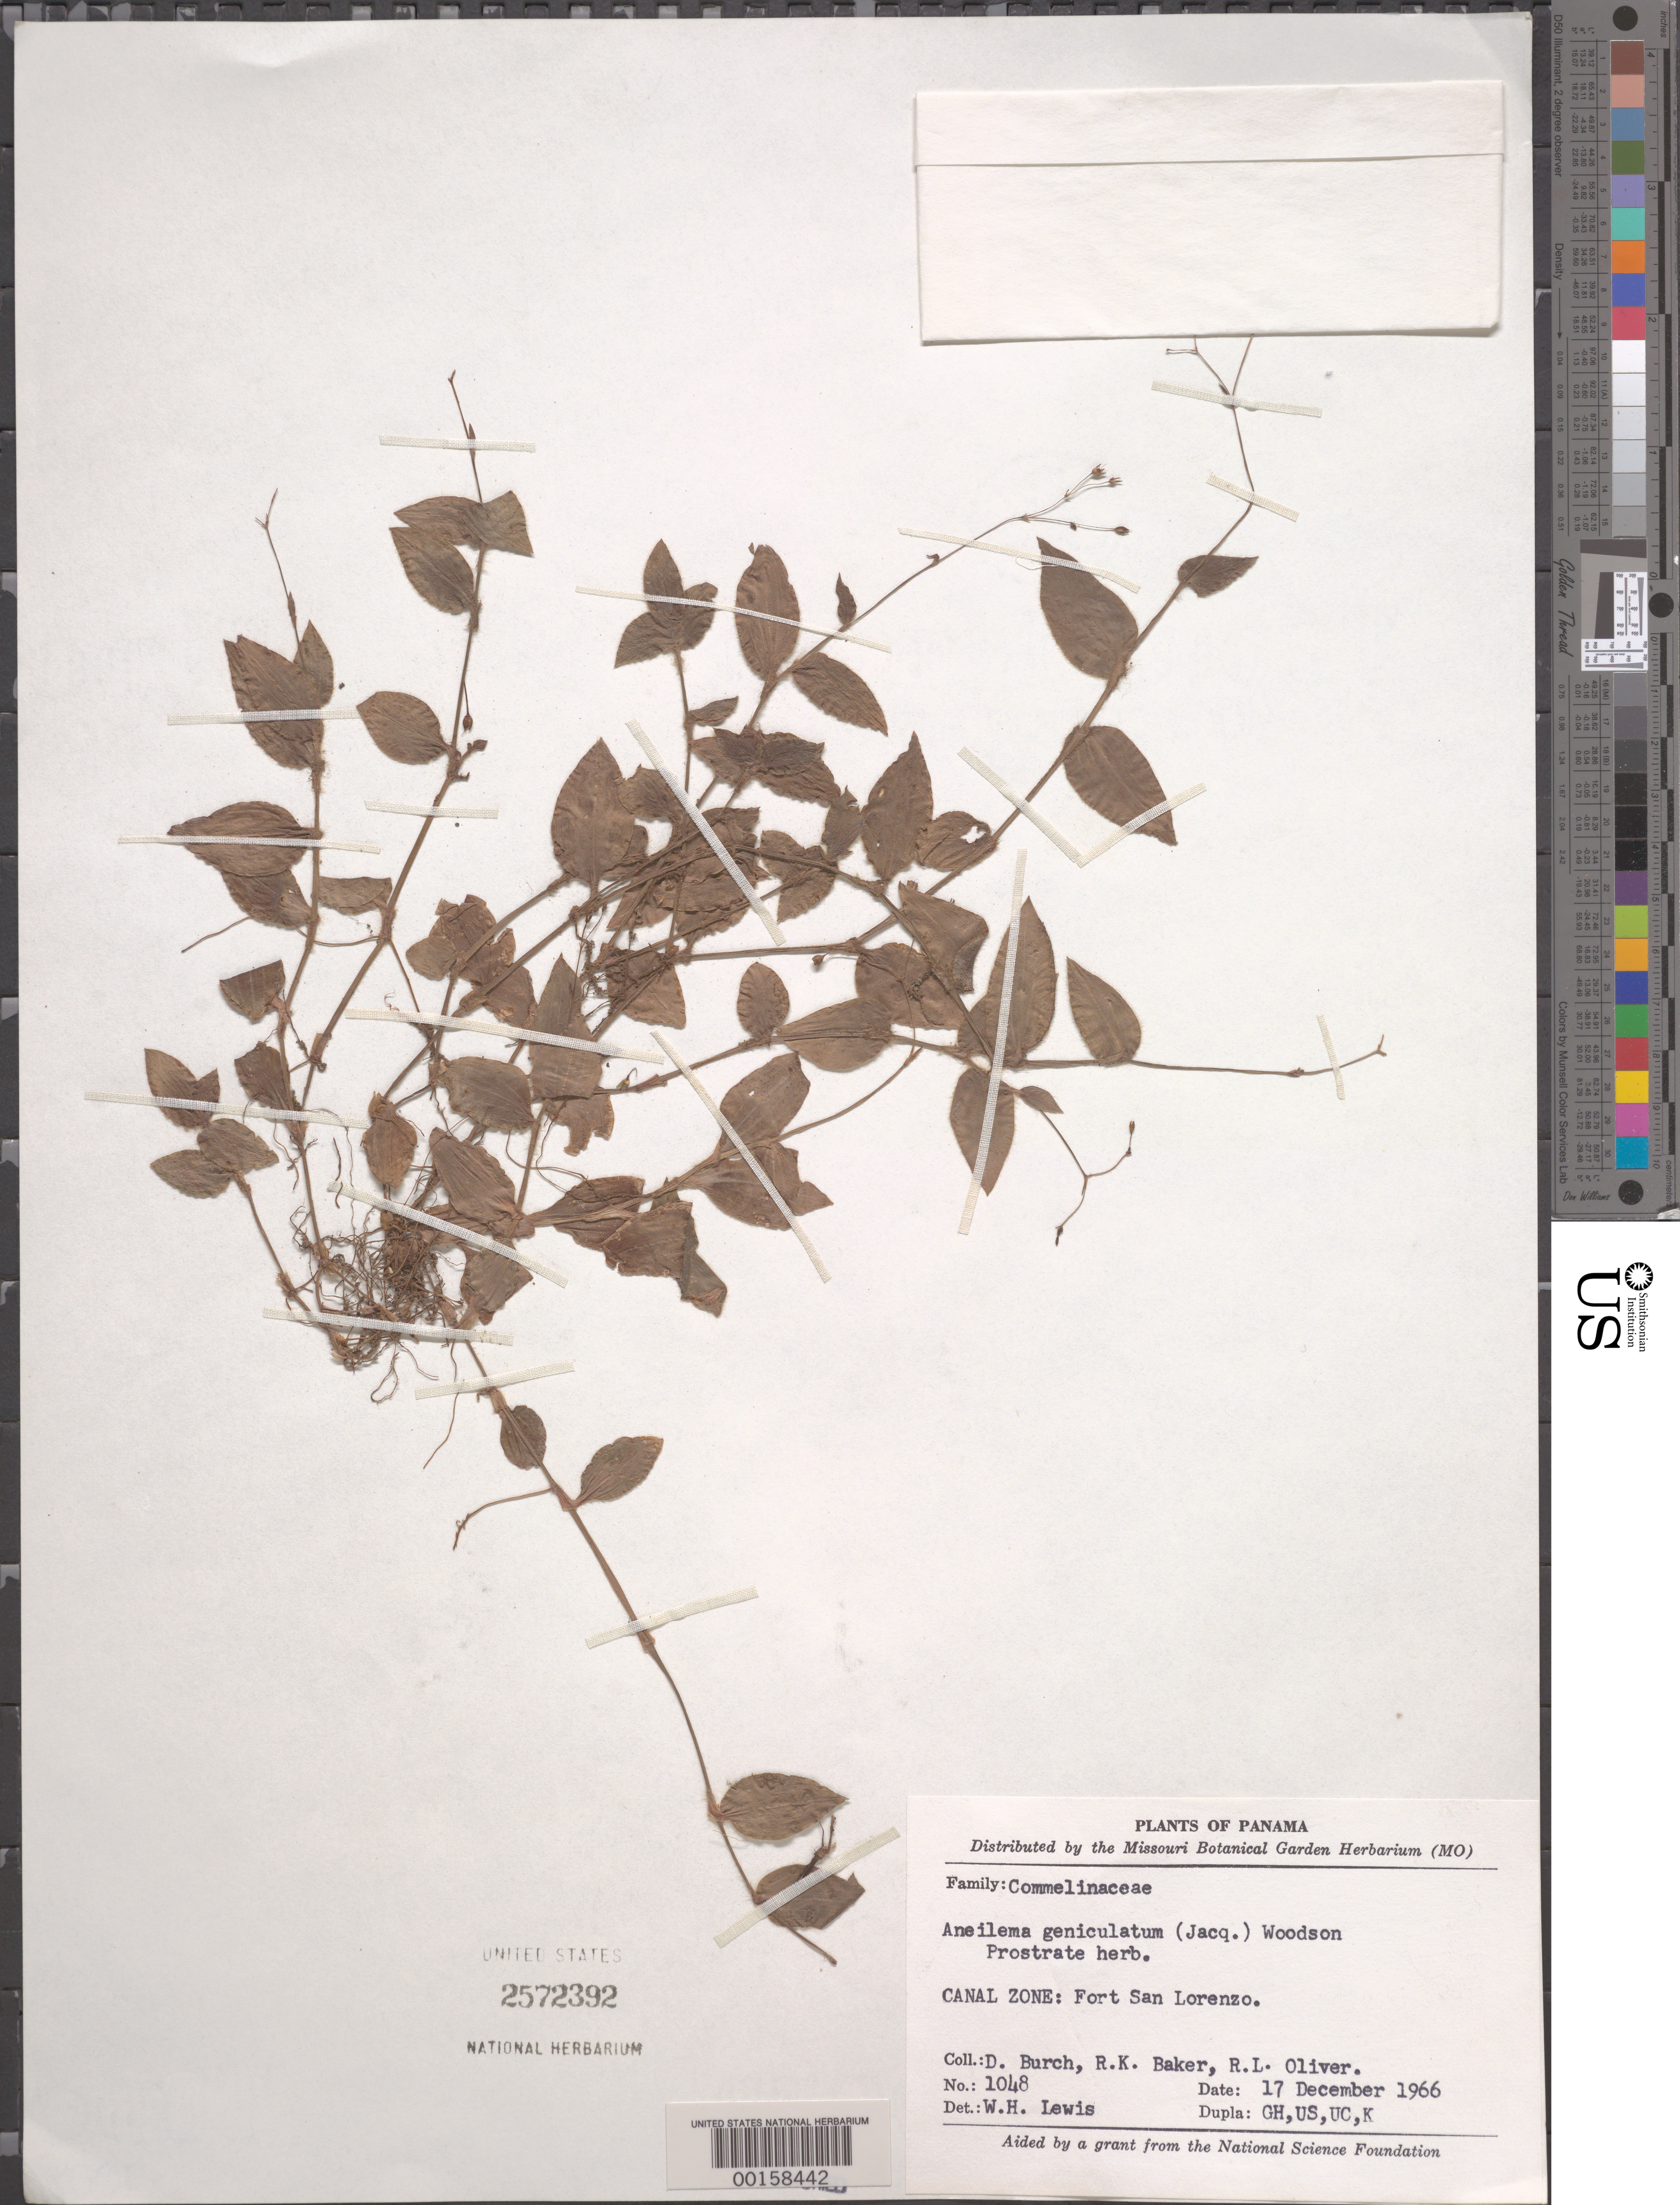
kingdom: Plantae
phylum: Tracheophyta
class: Liliopsida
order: Commelinales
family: Commelinaceae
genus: Gibasis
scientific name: Gibasis geniculata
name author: (Jacq.) Rohweder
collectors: D. Burch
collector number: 1048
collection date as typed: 17 Dec 1966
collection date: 1966-12-17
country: Panama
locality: Fort San Lorenzo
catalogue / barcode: US 2572392